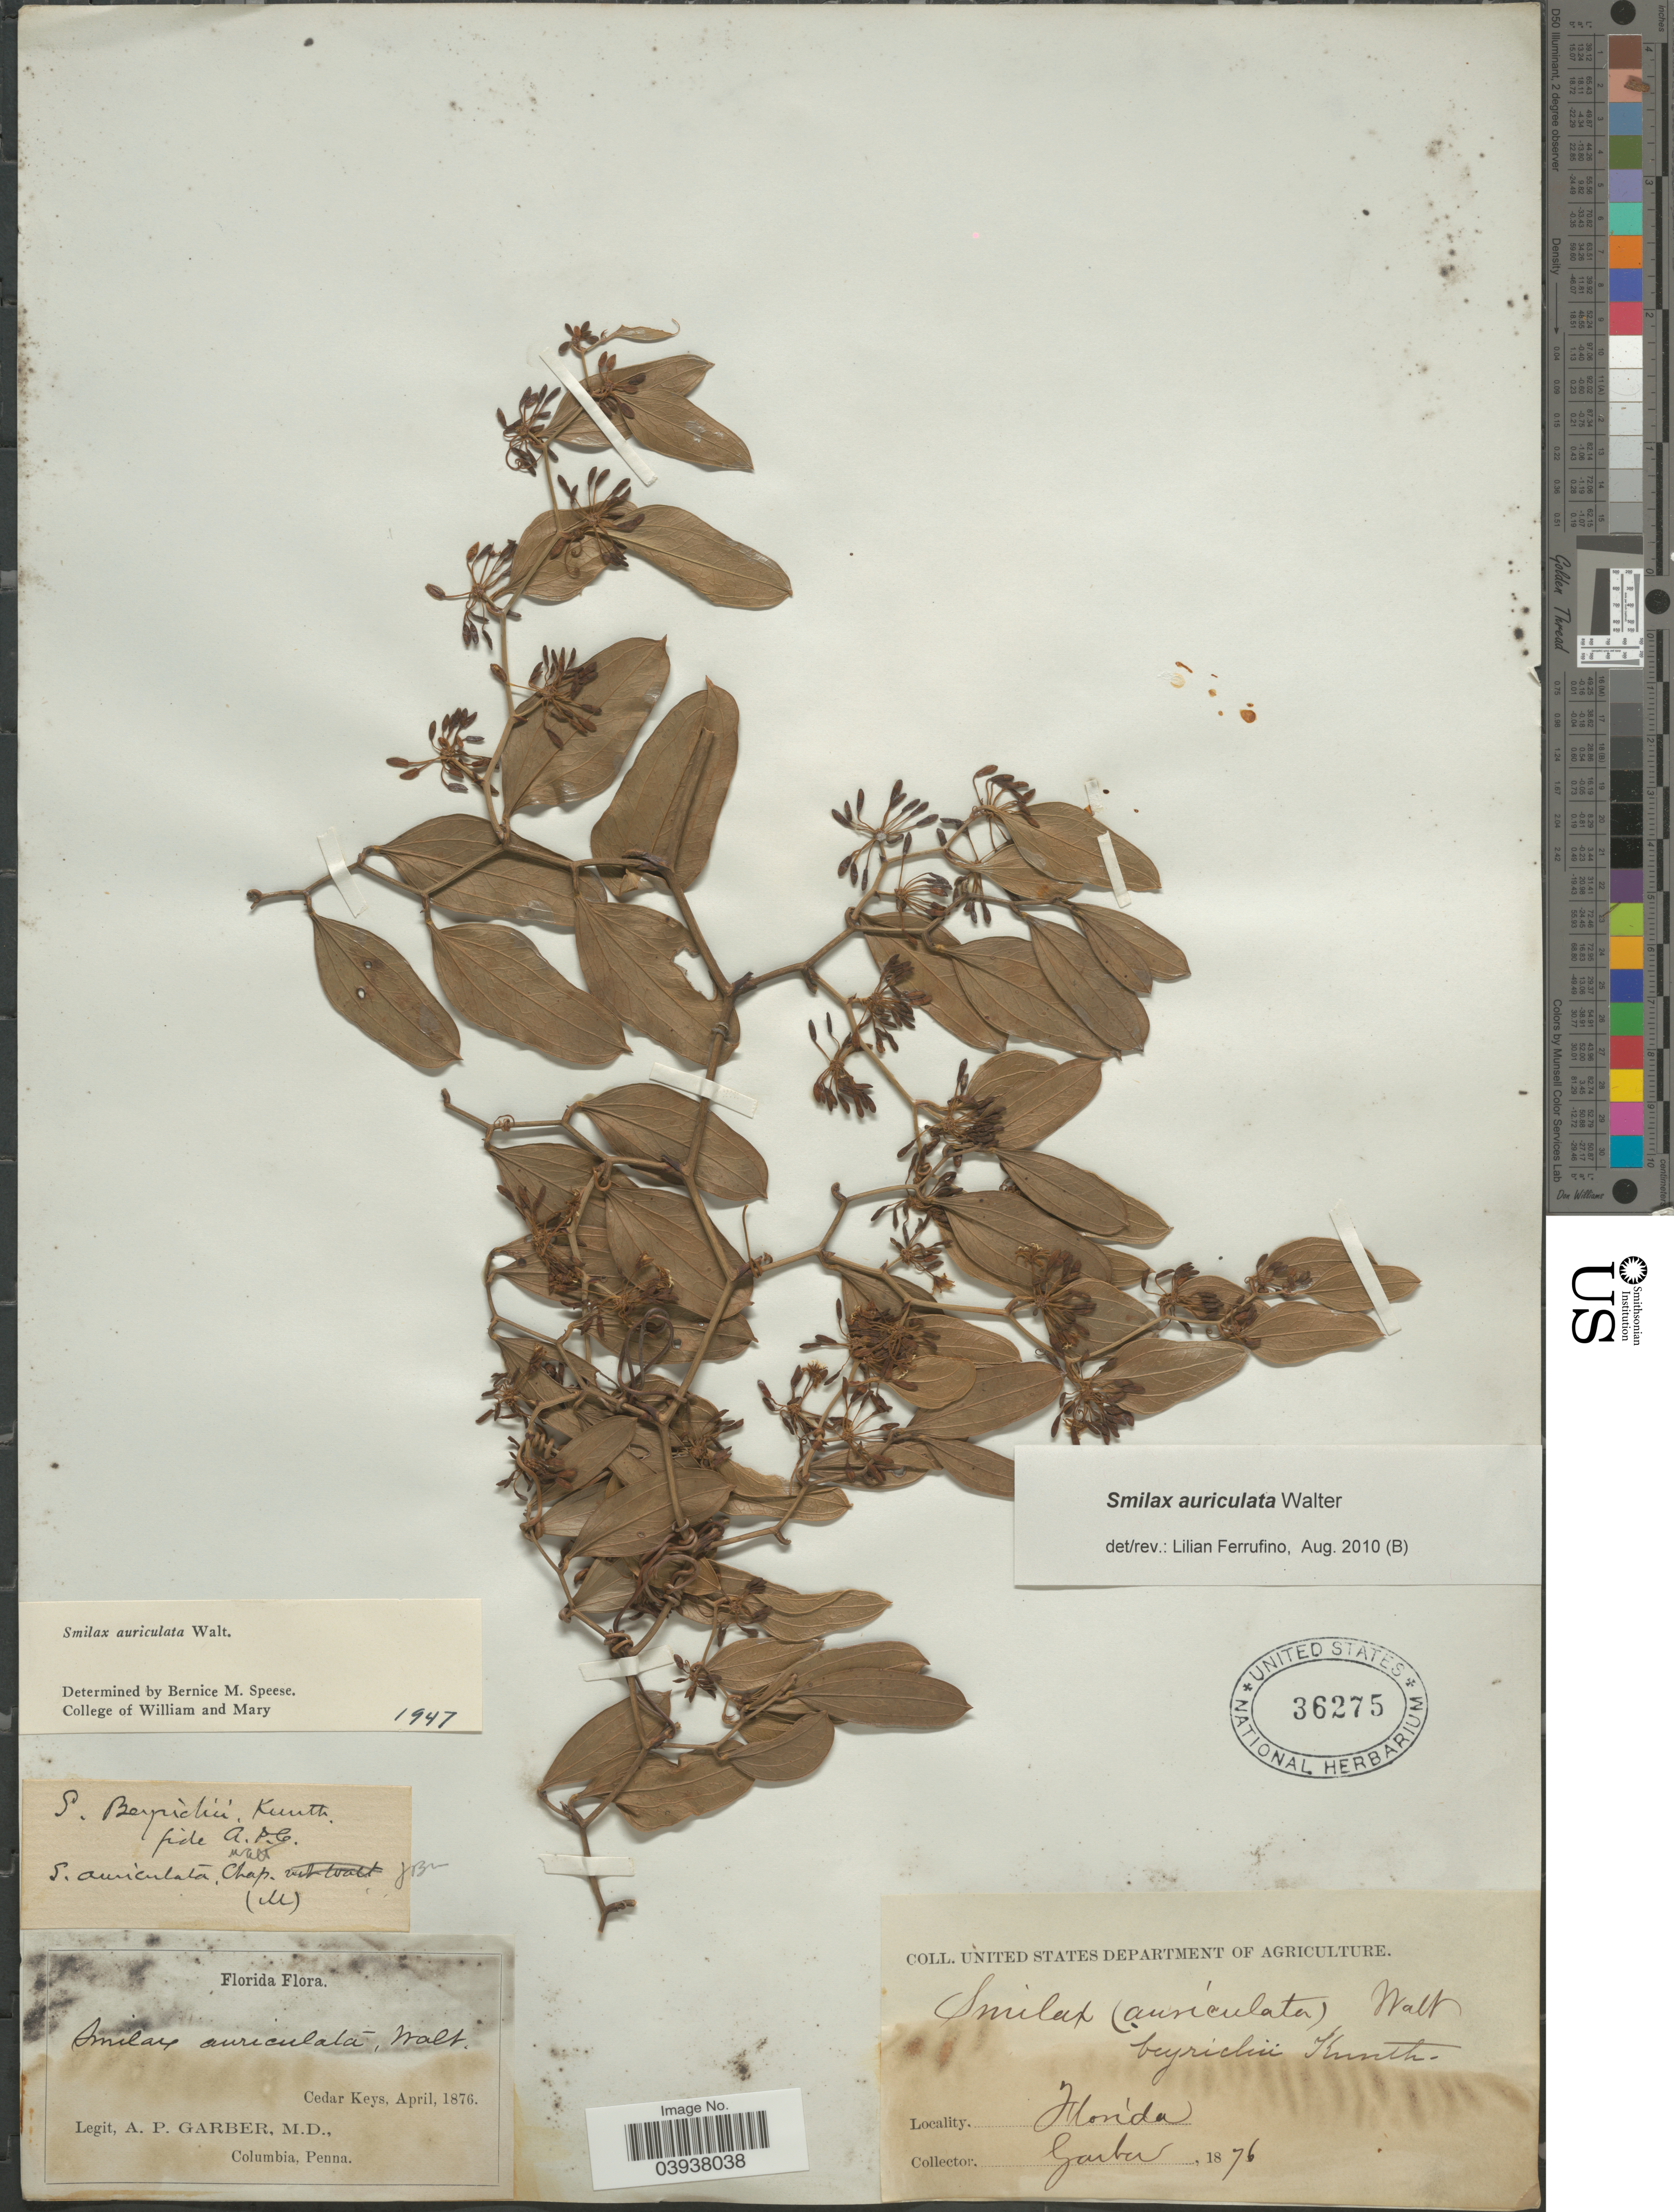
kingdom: Plantae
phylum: Tracheophyta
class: Liliopsida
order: Liliales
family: Smilacaceae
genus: Smilax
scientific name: Smilax auriculata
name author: Walter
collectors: A. P. Garber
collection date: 1876-04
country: United States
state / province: Florida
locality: Cedar Keys.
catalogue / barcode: US 36275